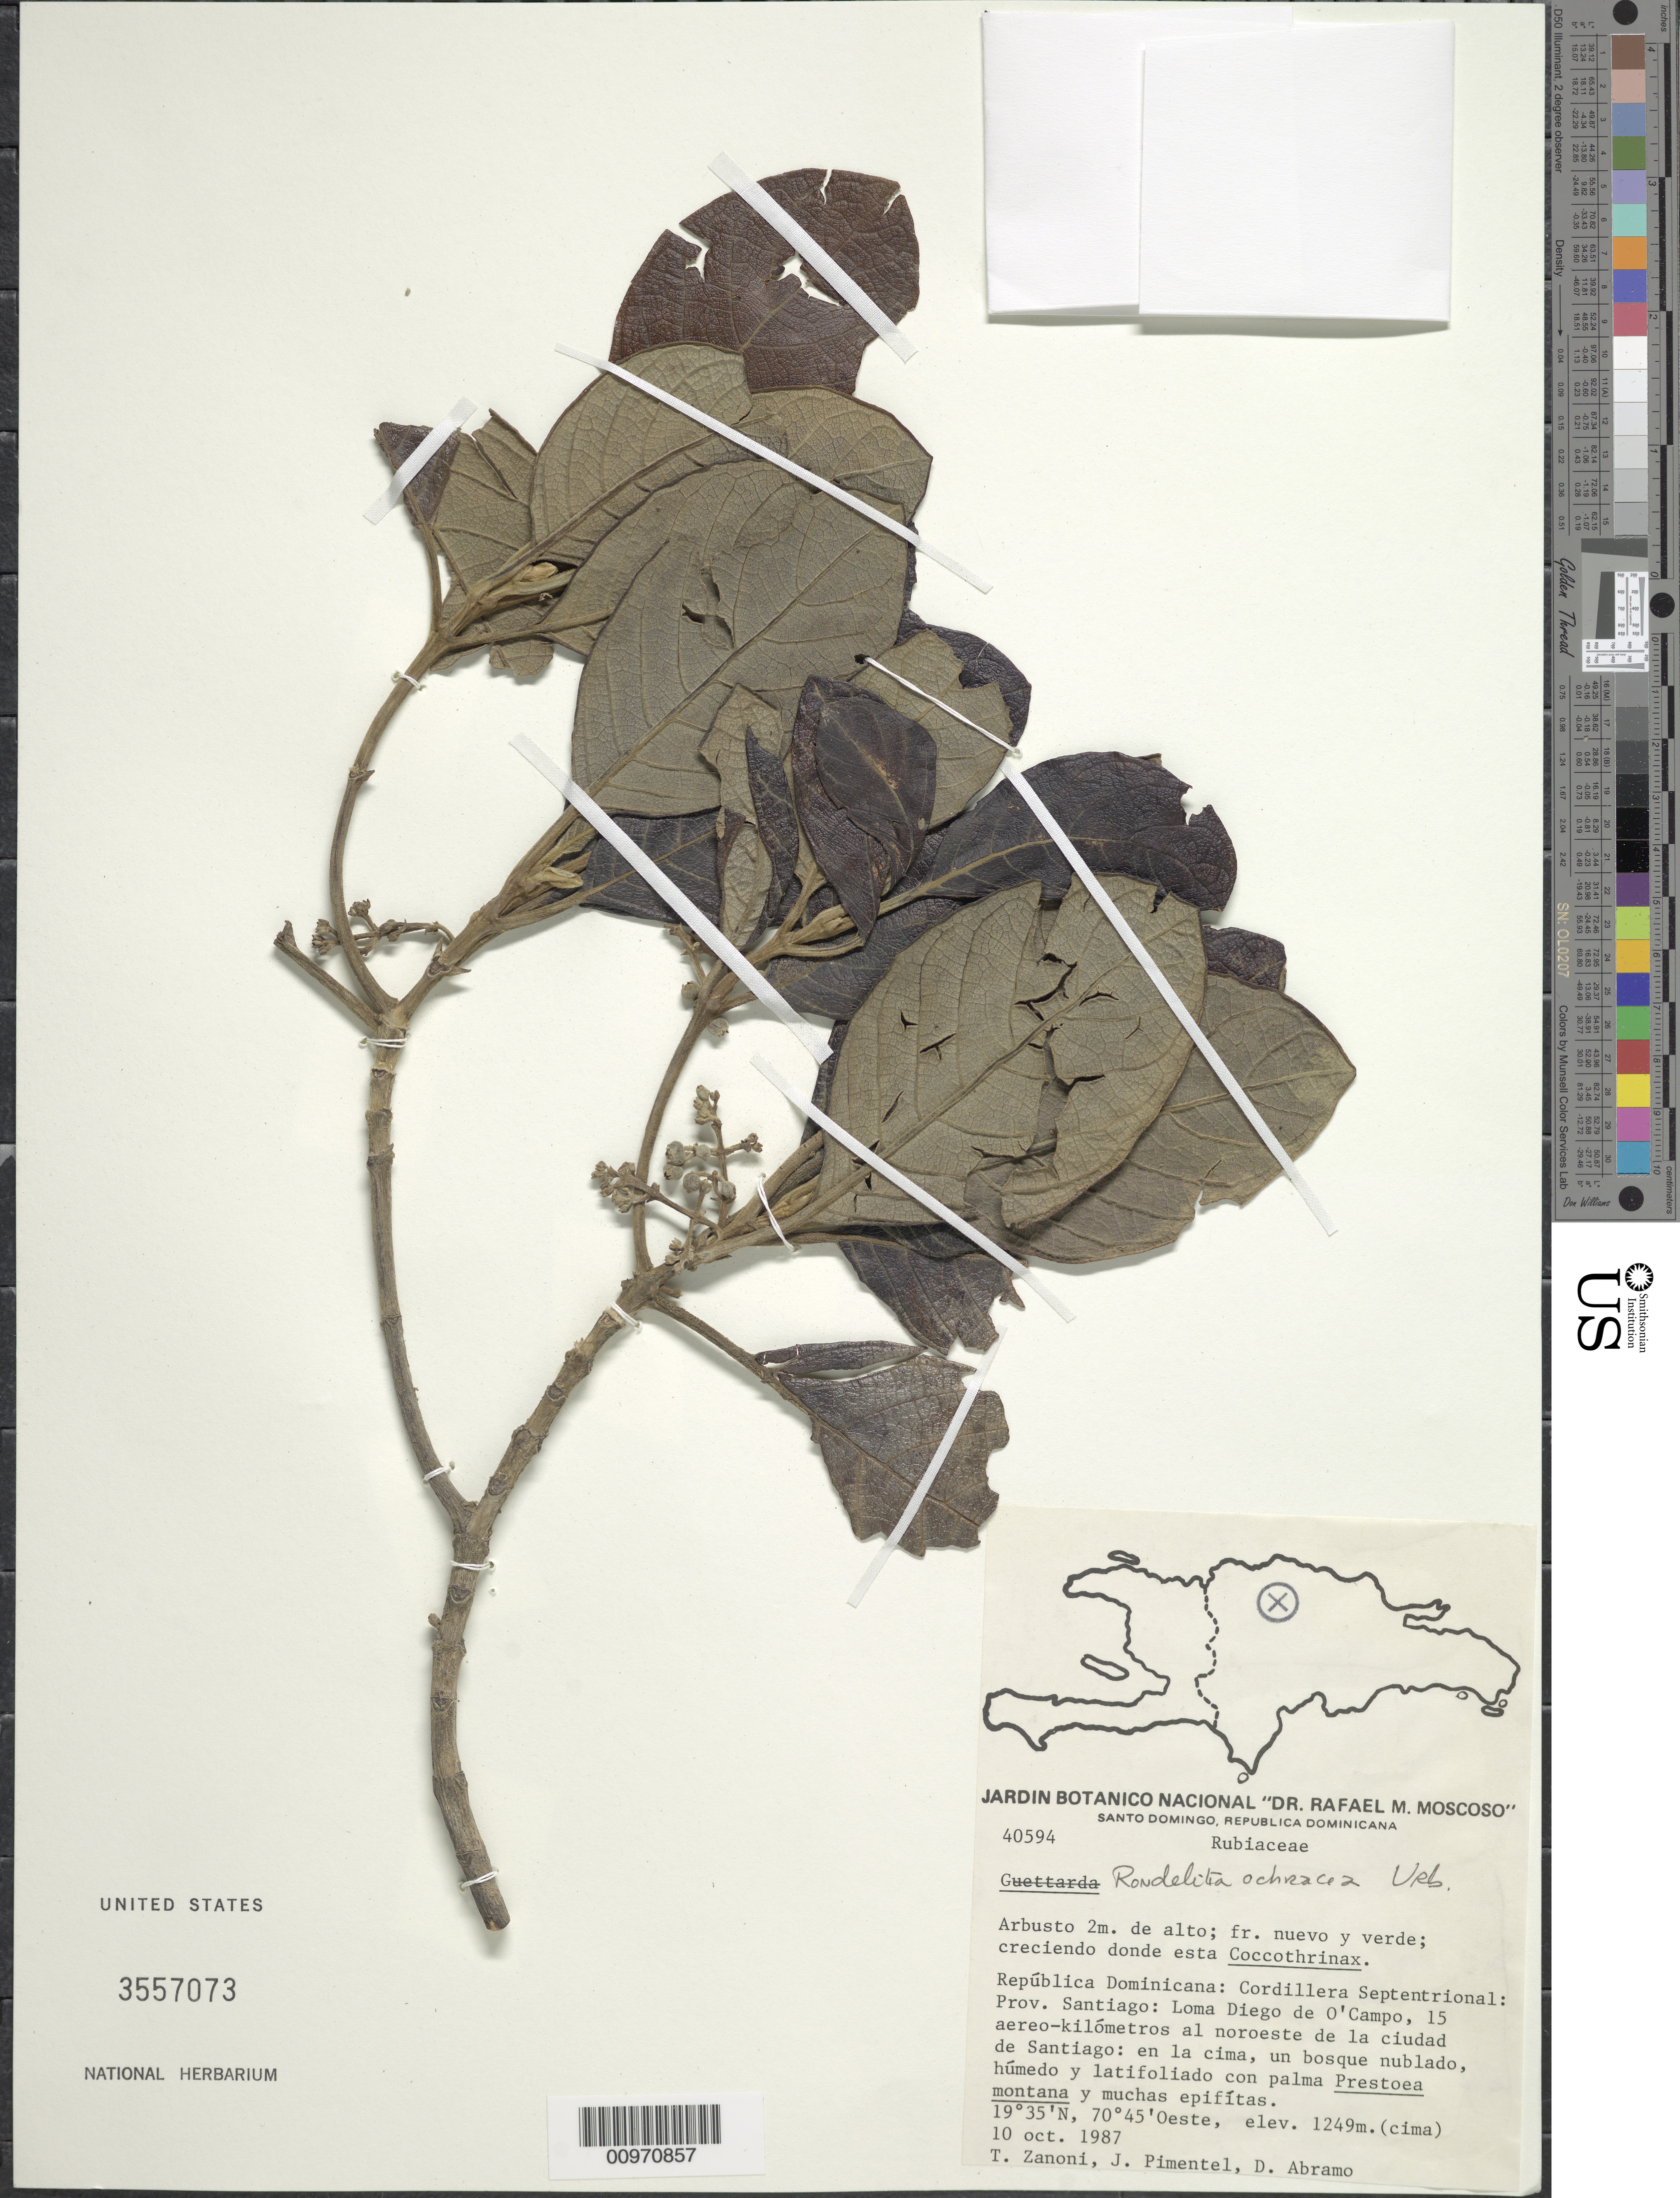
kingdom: Plantae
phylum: Tracheophyta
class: Magnoliopsida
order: Gentianales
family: Rubiaceae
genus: Rondeletia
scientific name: Rondeletia ochracea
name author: Urb.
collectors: T. A. Zanoni, J. Pimentel & D. Abramo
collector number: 40594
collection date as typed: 10 Oct 1987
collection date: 1987-10-10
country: Dominican Republic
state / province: Santiago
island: Hispaniola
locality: Cordillera Septentrional, Loma Diego de O'Campo, 15 aereo-kilómetros al noroeste de la ciudad de Santiago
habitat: En la cima, un bosque nublado, húmedo y latifoliado con palma Prestoea montana y mucha epifíticas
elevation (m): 1249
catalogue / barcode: US 3557073